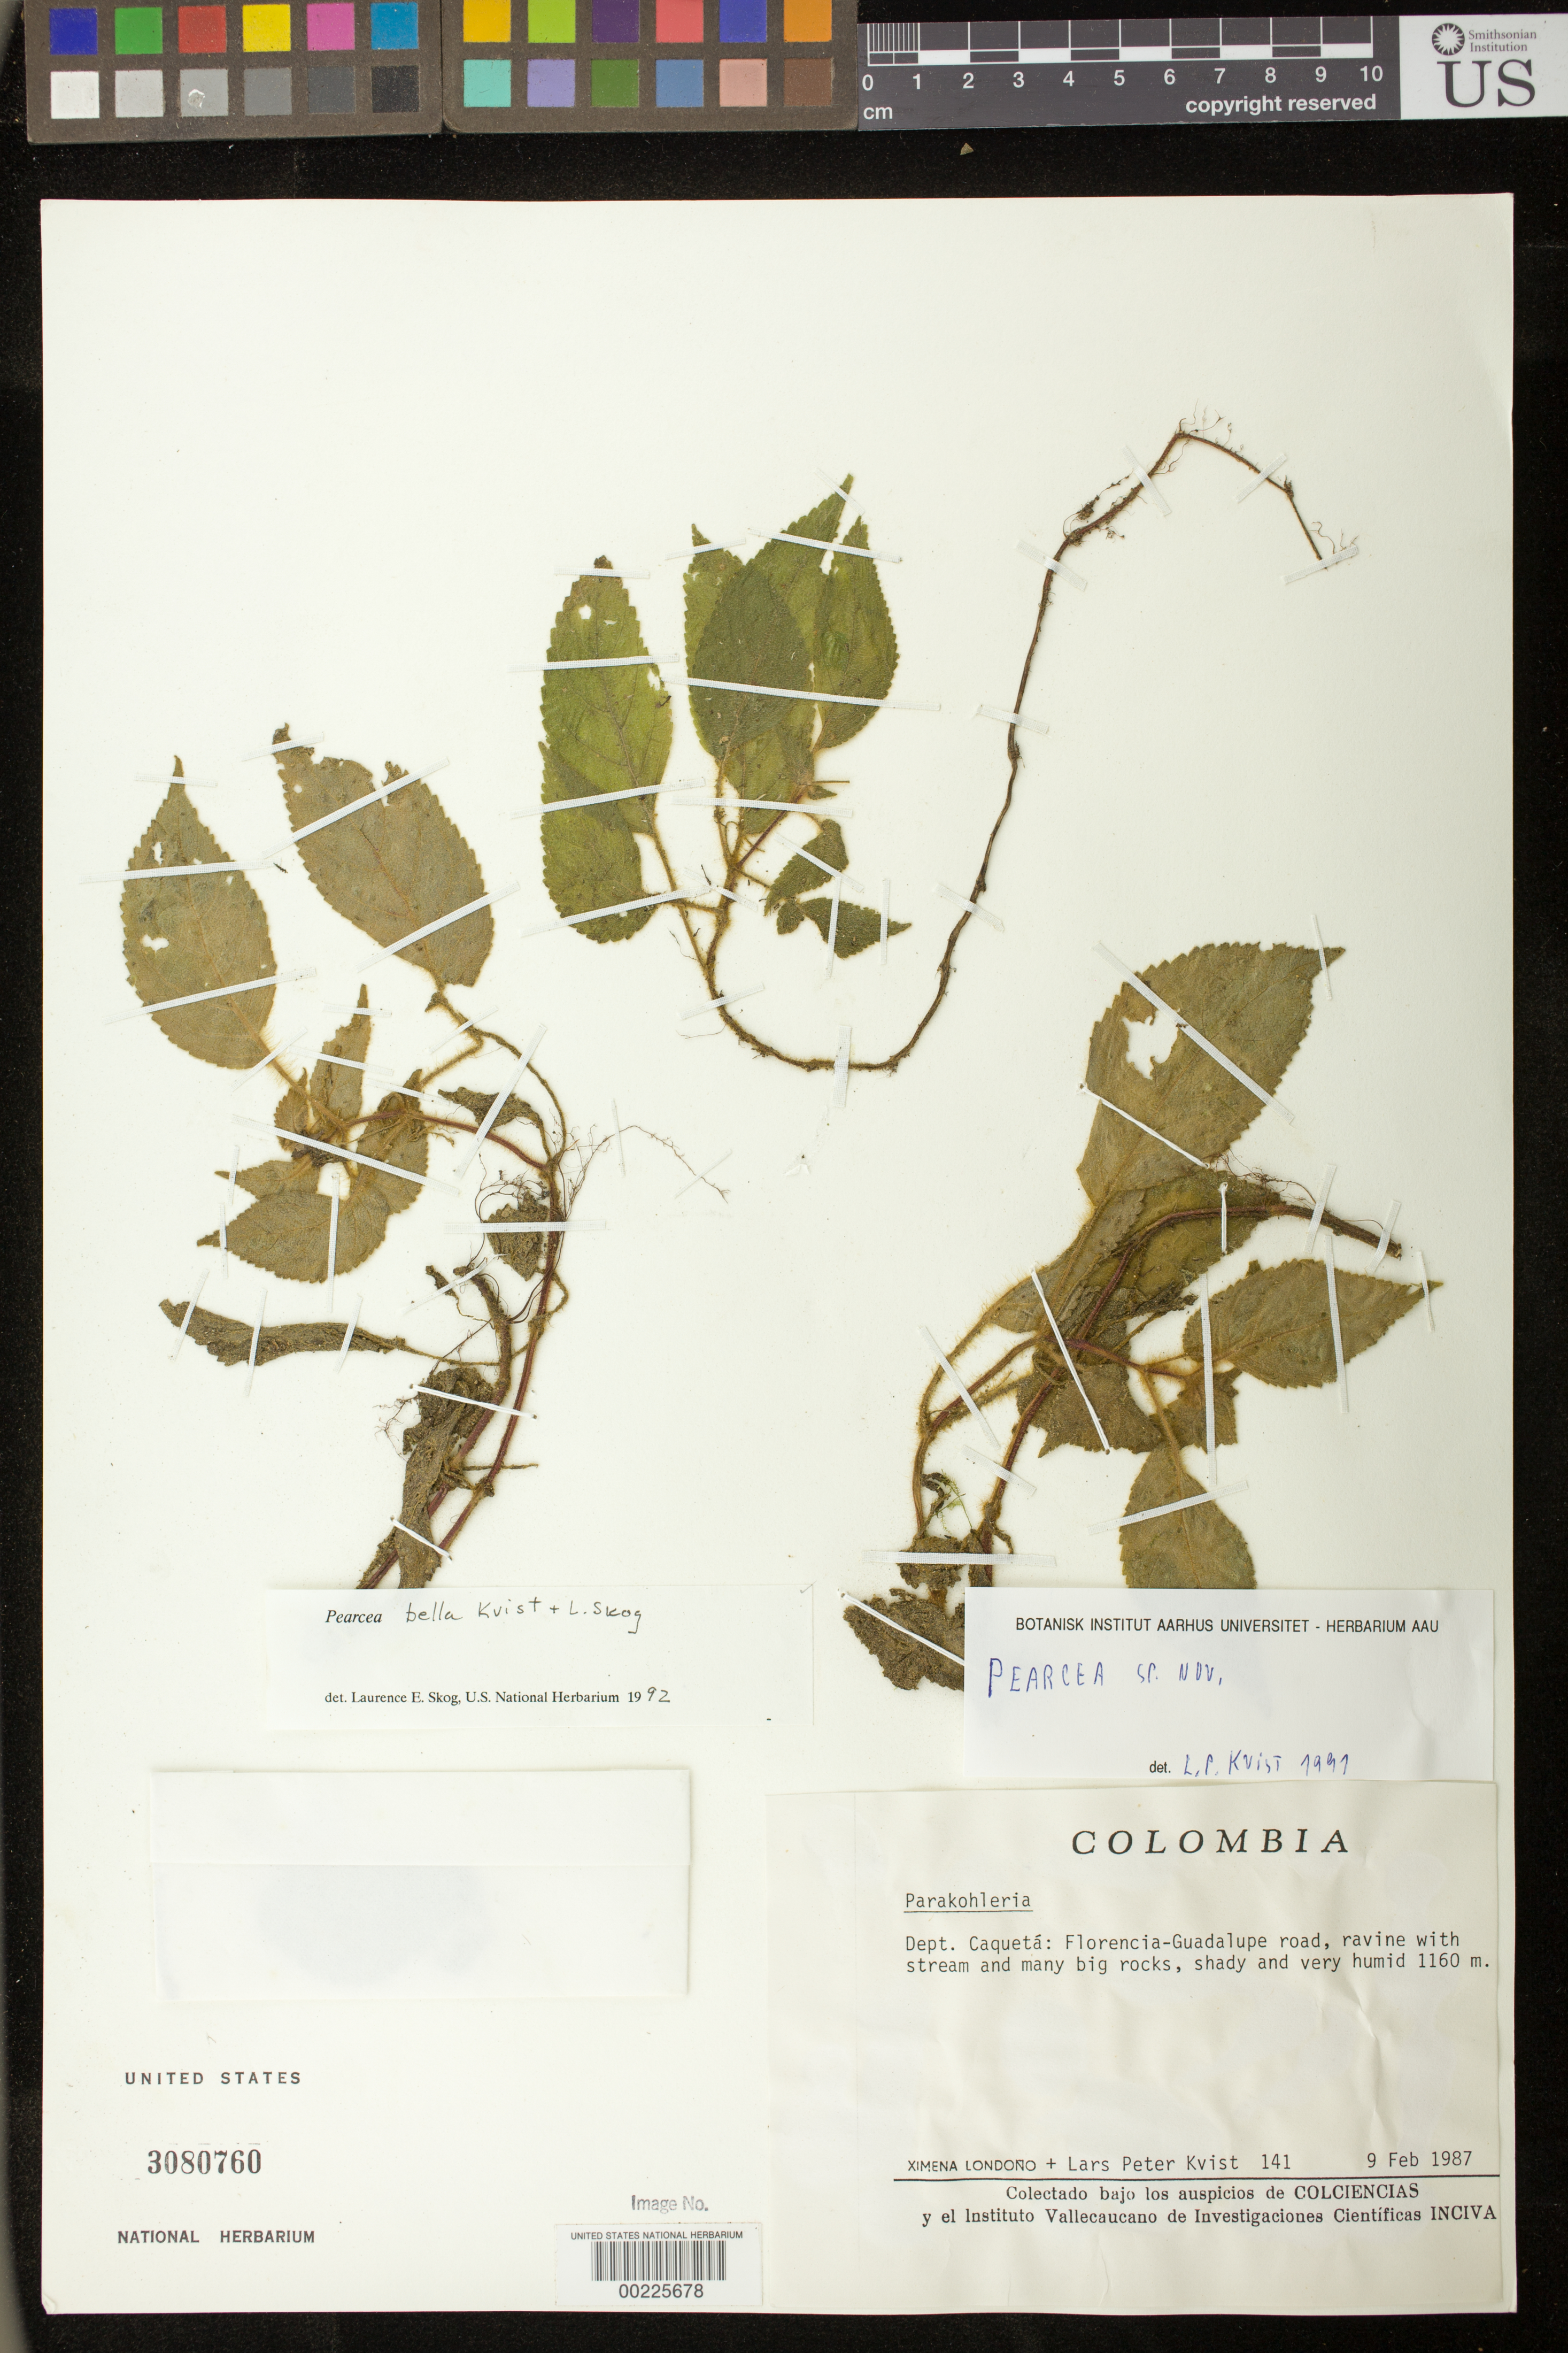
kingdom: Plantae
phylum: Tracheophyta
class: Magnoliopsida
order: Lamiales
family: Gesneriaceae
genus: Pearcea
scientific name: Pearcea bella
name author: L.P. Kvist & L.E. Skog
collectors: X. Londoño & L. P. Kvist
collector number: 141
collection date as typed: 09 Feb 1987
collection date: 1987-02-09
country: Colombia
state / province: Caquetá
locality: Florencia - Guadalupe road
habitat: Ravine with stream and many big rocks, shady and very humid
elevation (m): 1160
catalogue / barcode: US 3080760